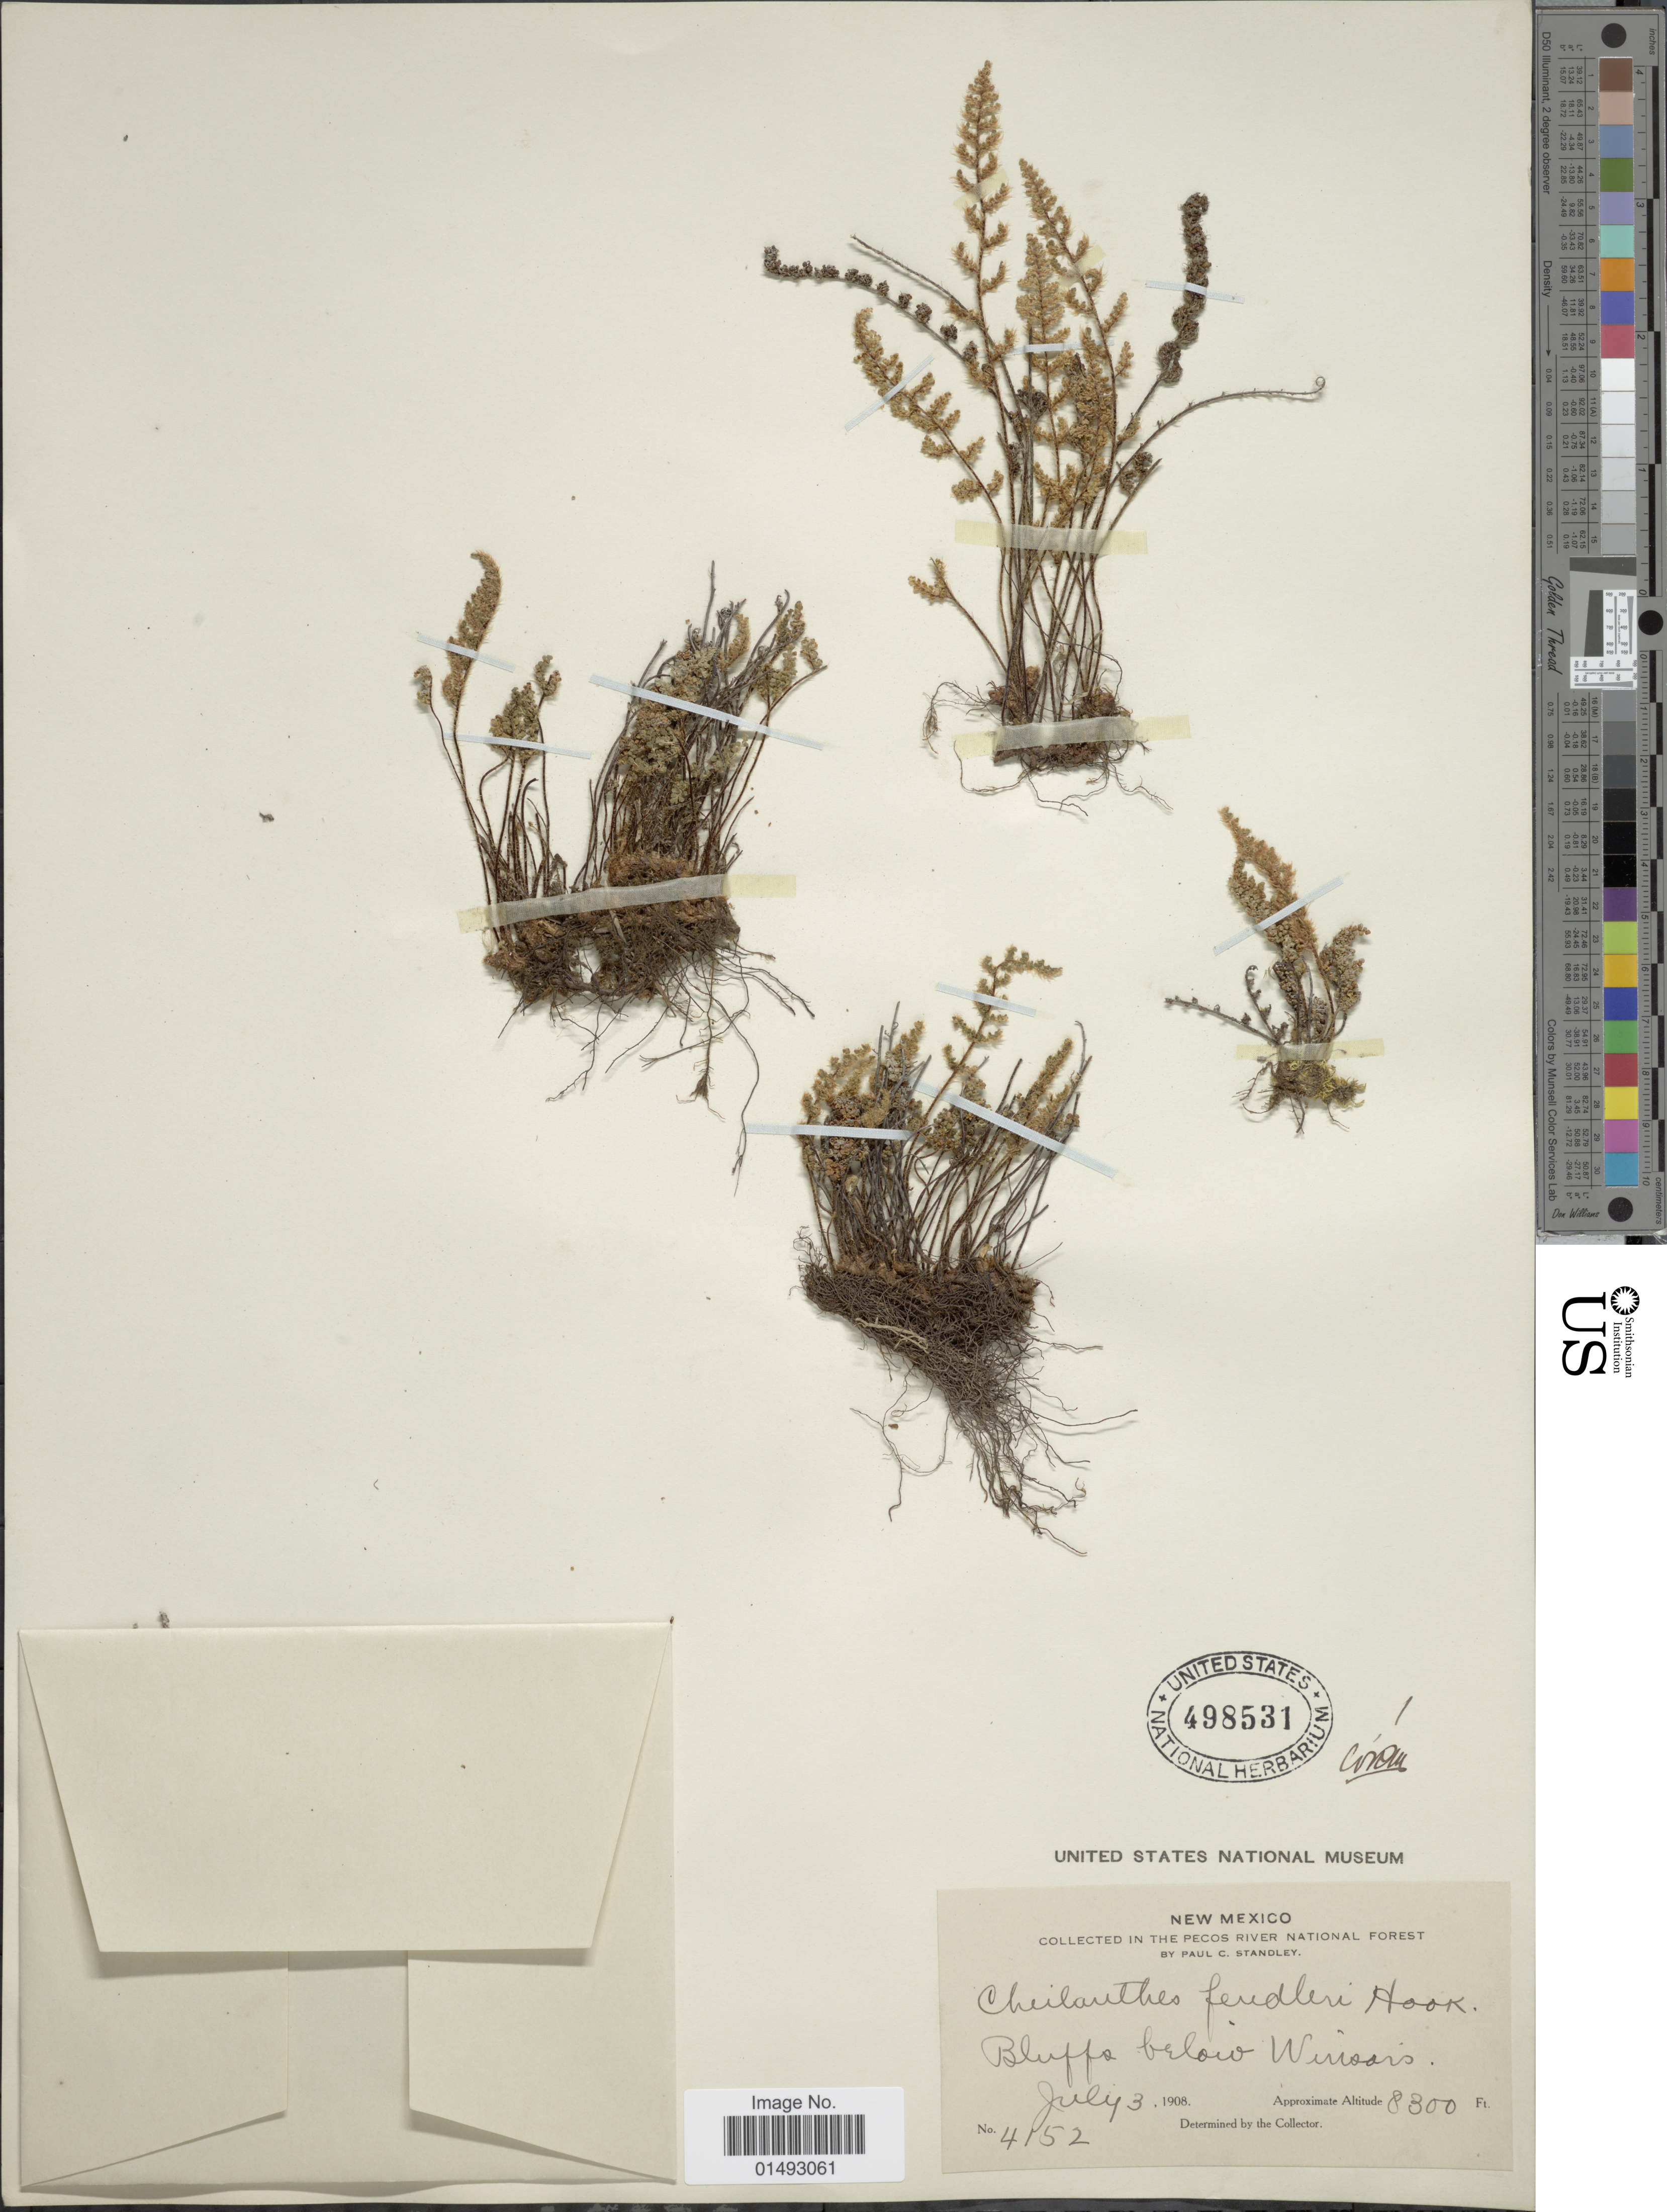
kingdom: Plantae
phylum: Tracheophyta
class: Polypodiopsida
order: Polypodiales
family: Pteridaceae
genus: Myriopteris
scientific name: Myriopteris fendleri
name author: (Hook.) E. Fourn.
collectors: P. C. Standley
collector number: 4152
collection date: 1908-07-03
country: United States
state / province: New Mexico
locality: In the Pecos River National Forest, Bluffs below Winsor's.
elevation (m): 2530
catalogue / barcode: US 498531